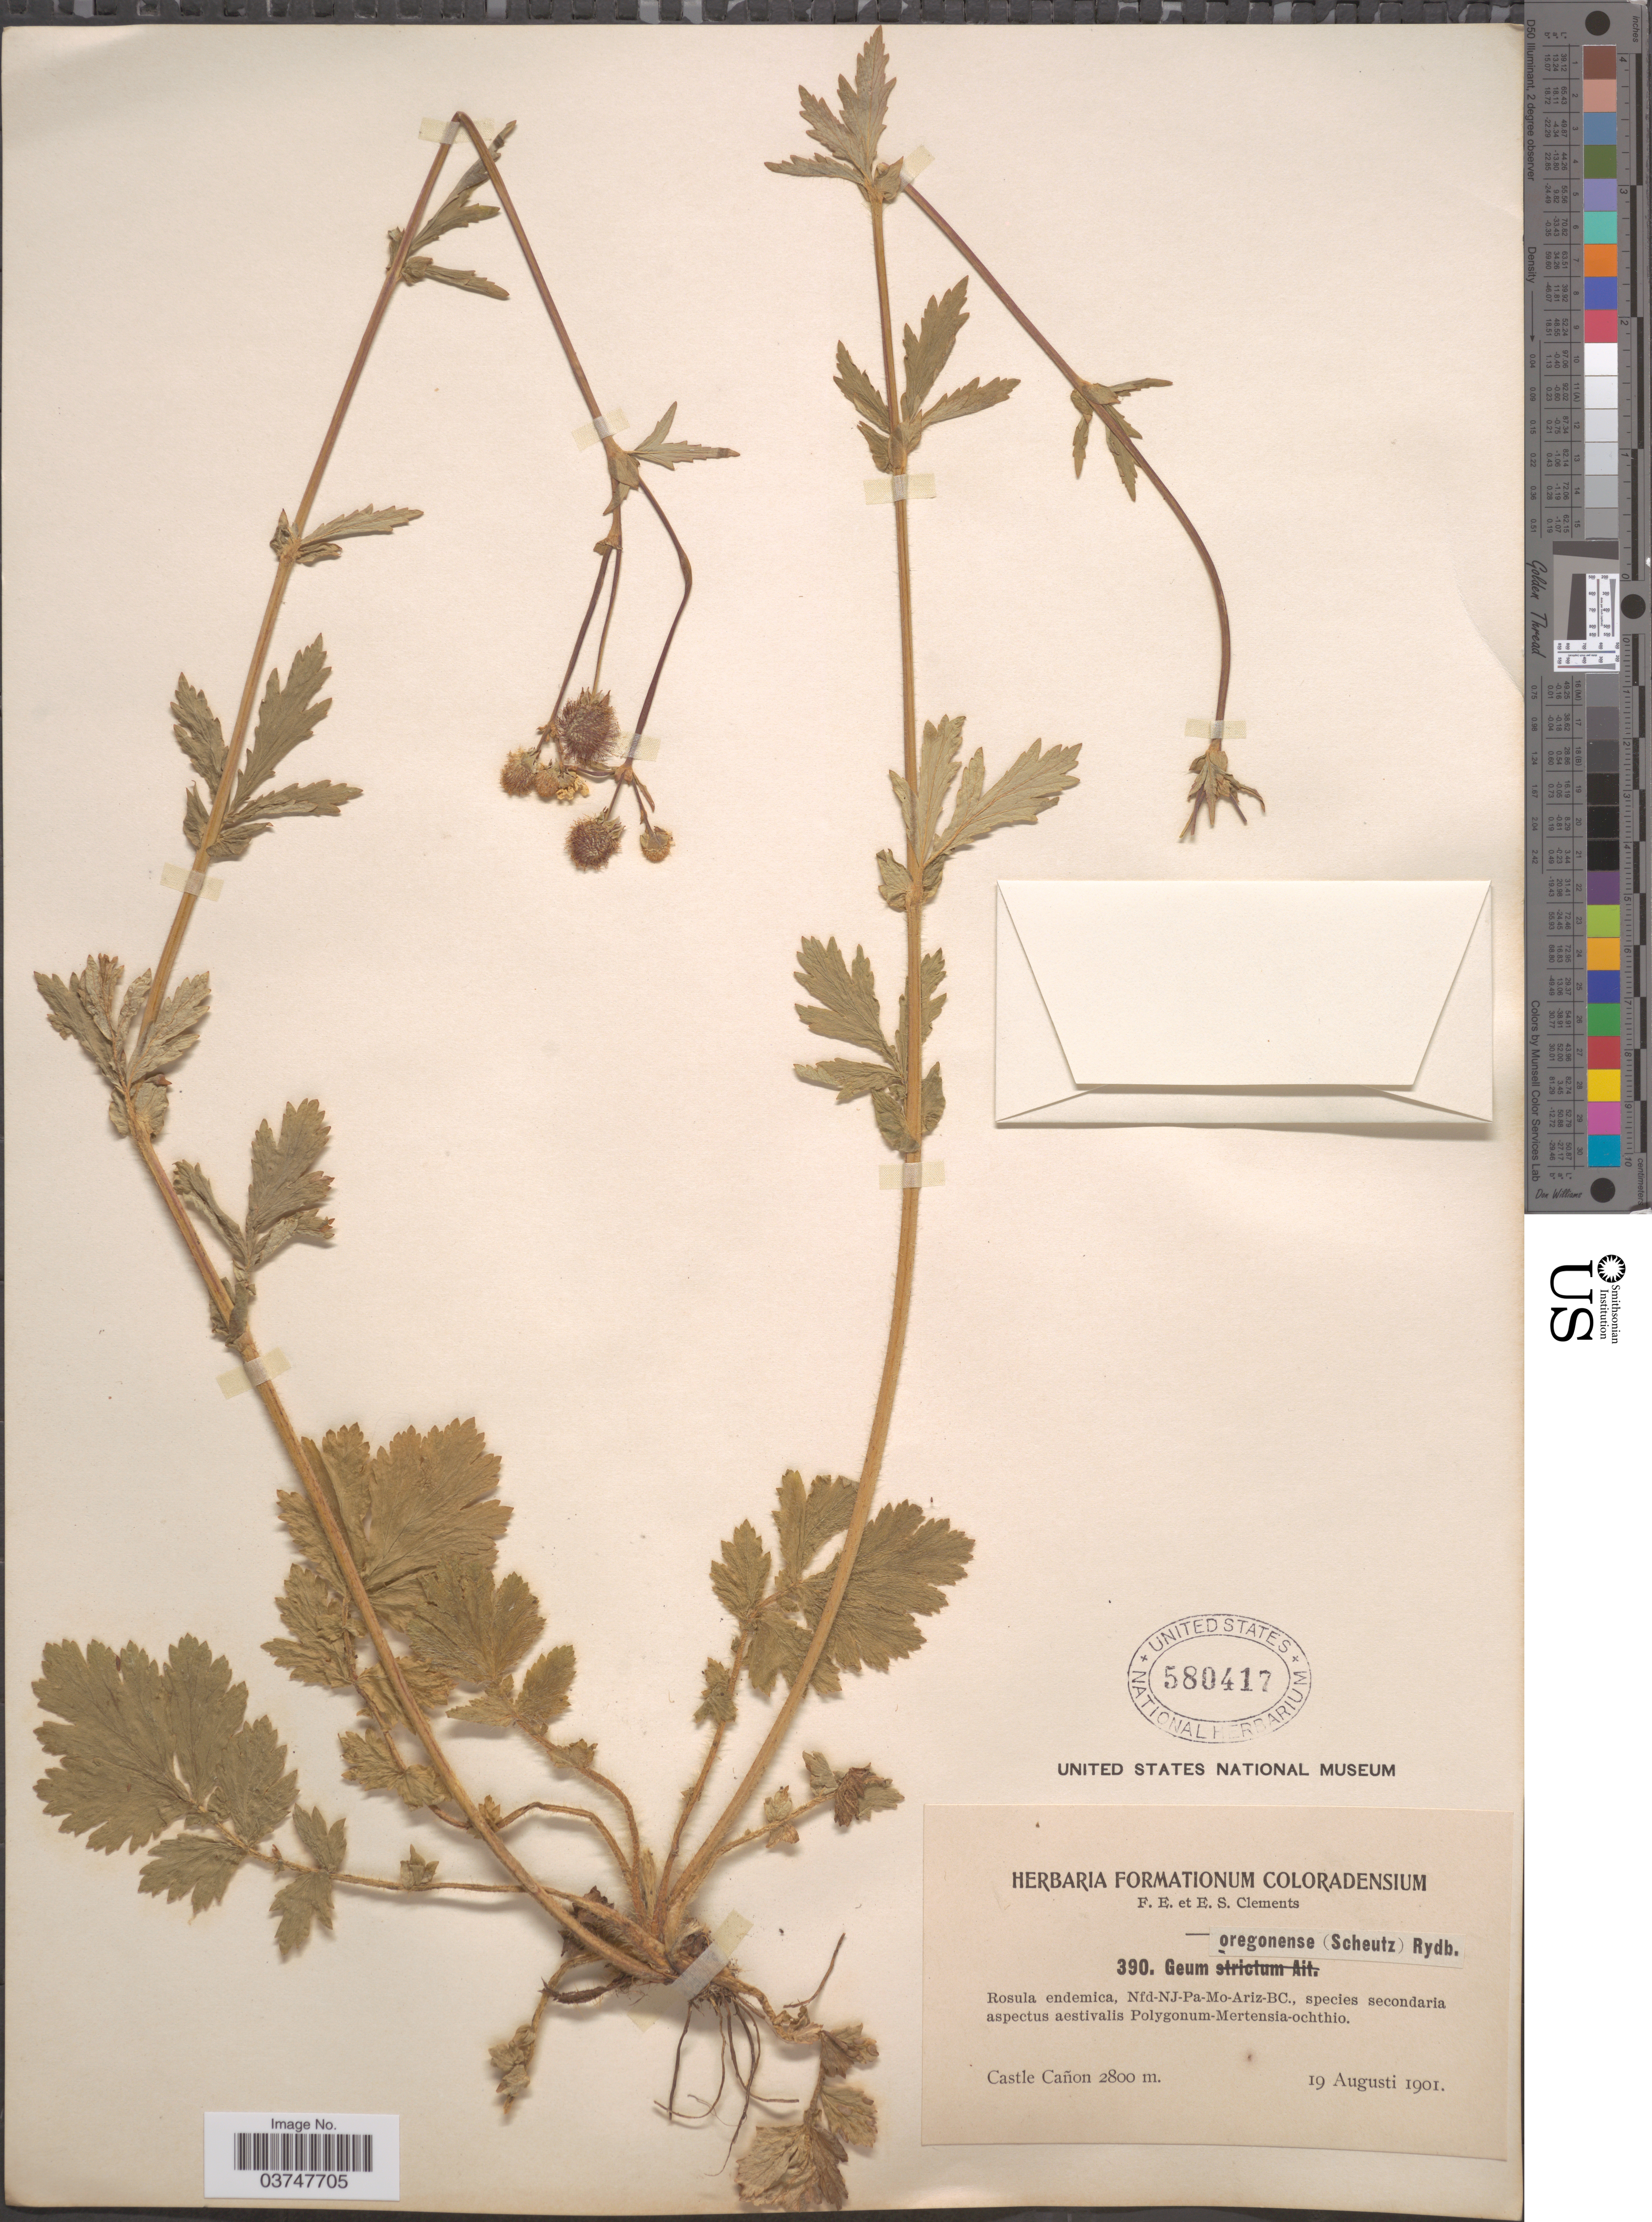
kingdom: Plantae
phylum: Tracheophyta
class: Magnoliopsida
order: Rosales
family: Rosaceae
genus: Geum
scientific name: Geum oregonense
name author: Rydb.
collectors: F. E. Clements & E. S. Clements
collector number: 390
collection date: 1901-08-19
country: United States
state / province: Colorado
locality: Castle Cañon.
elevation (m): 2800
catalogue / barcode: US 580417